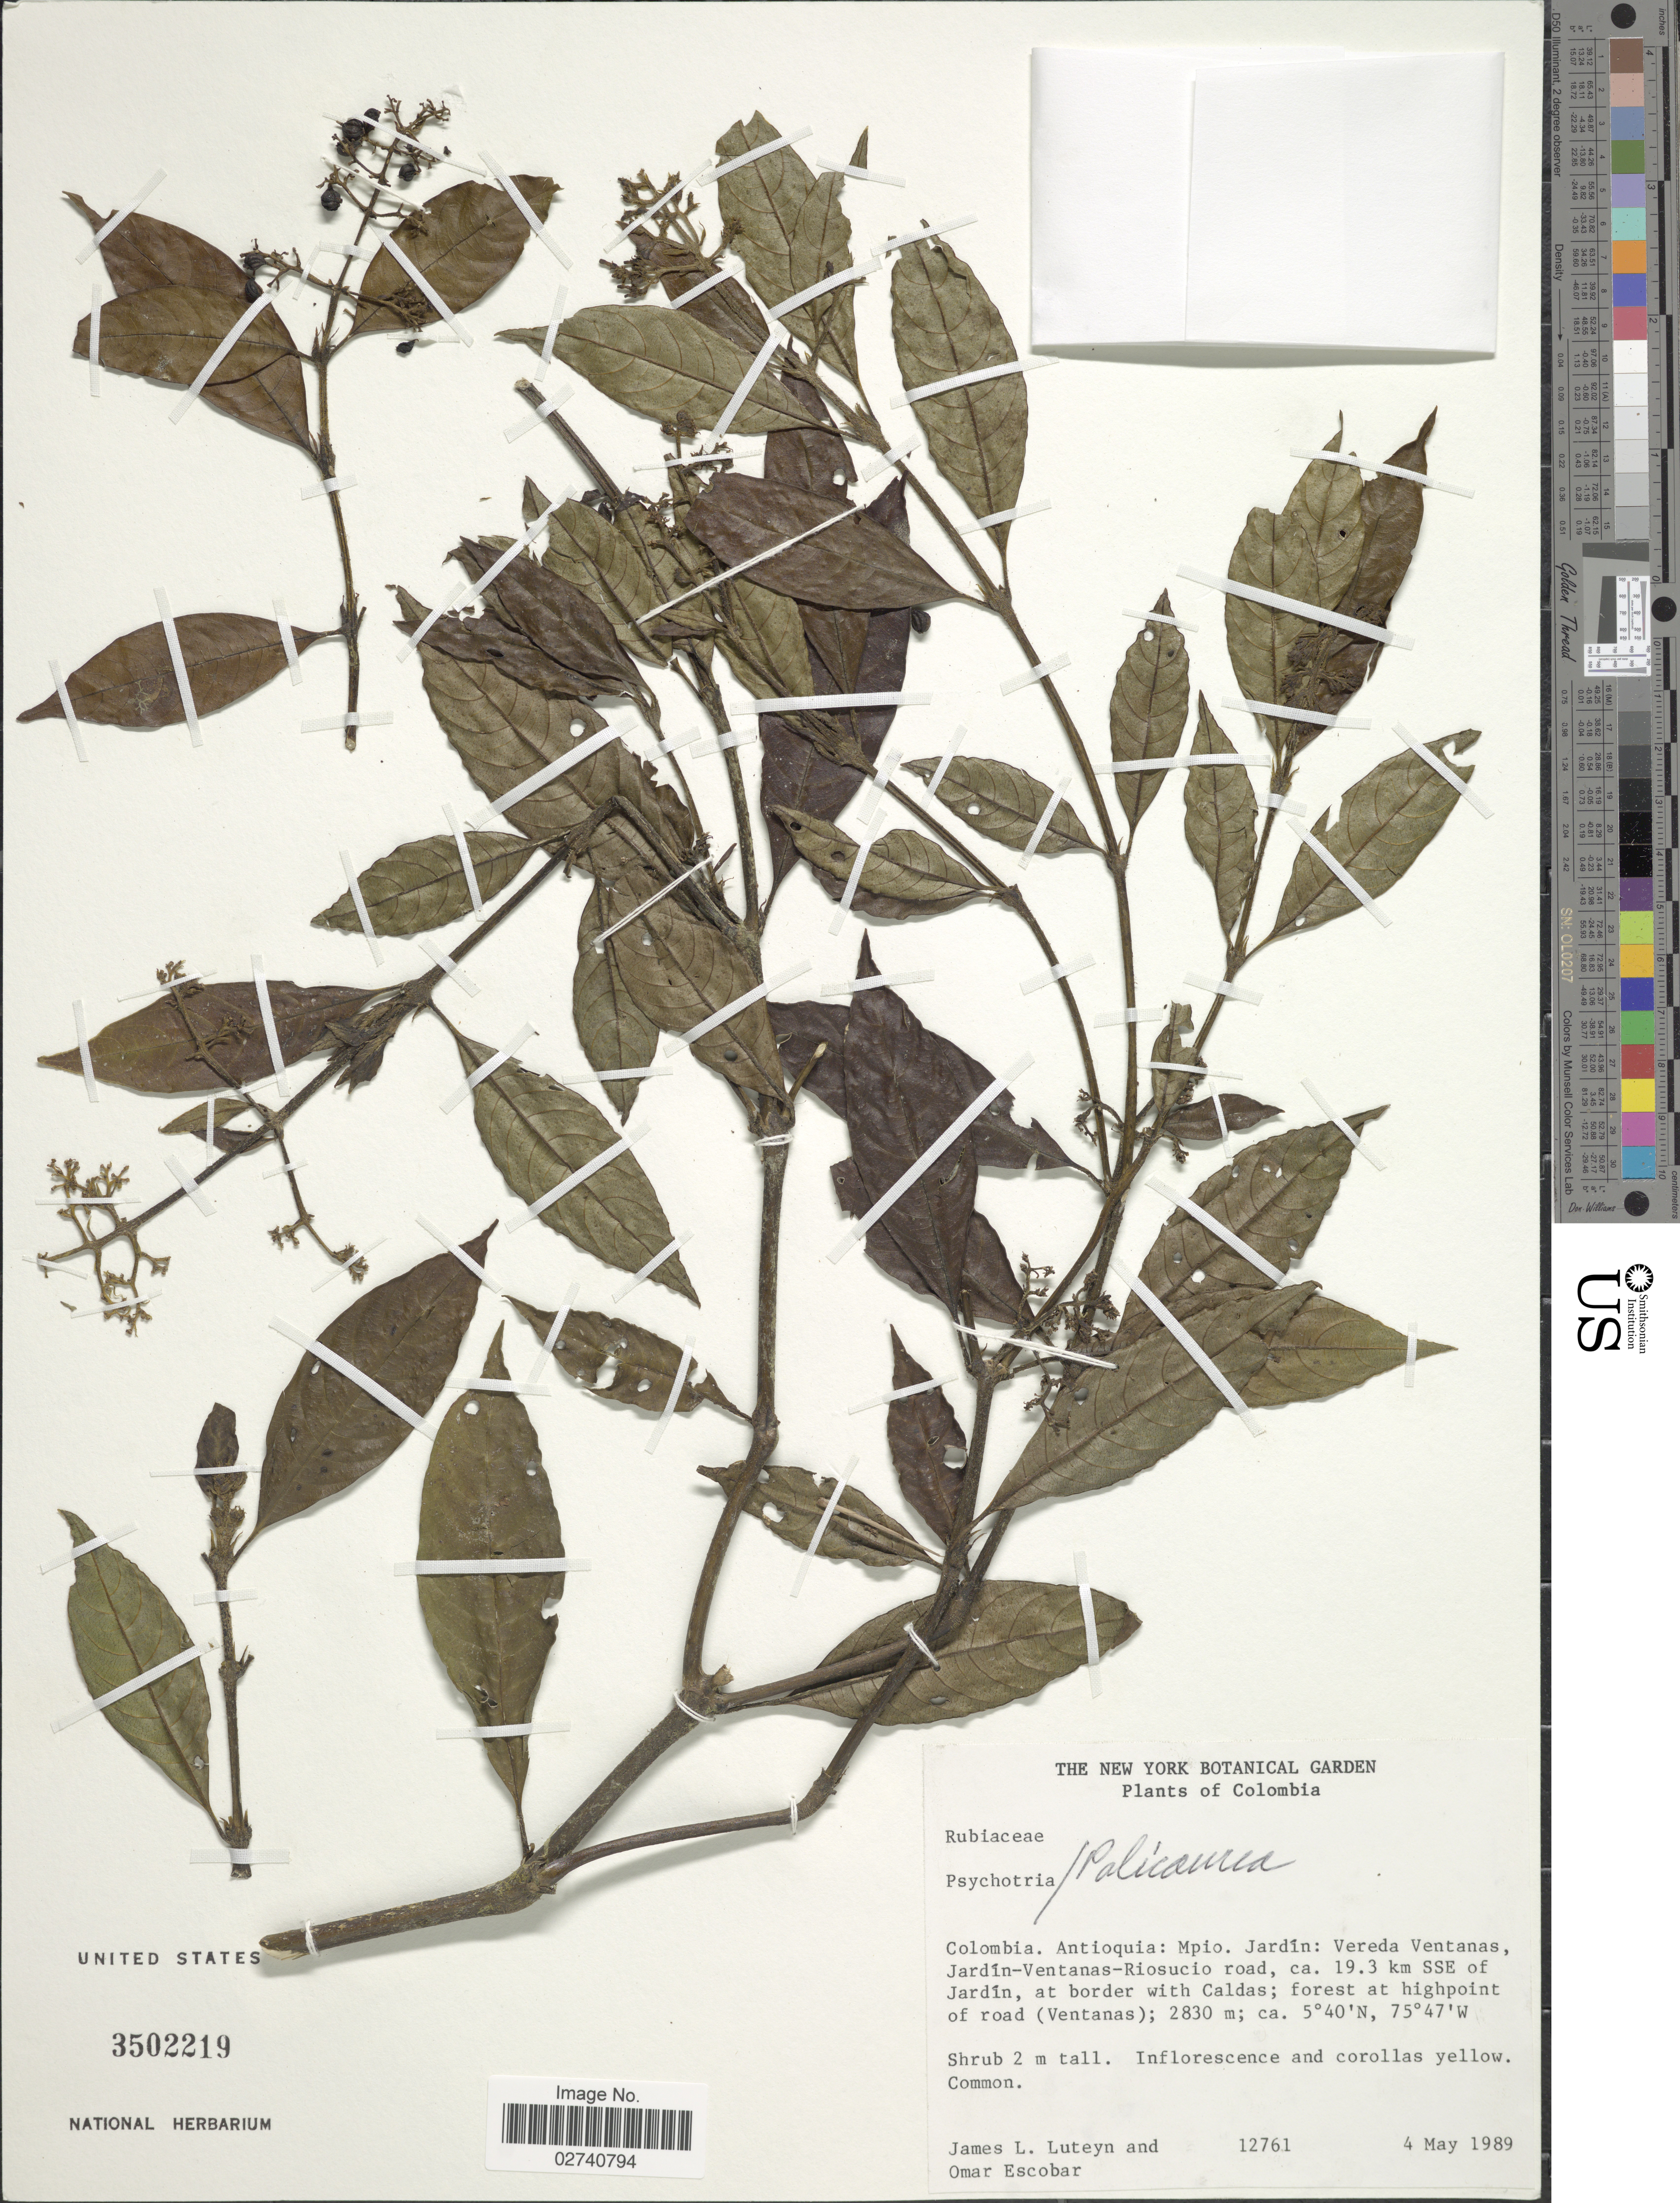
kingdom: Plantae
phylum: Tracheophyta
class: Magnoliopsida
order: Gentianales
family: Rubiaceae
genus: Palicourea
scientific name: Palicourea sp.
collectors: J. L. Luteyn & O. D. Escobar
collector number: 12761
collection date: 1989-05-04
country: Colombia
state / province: Antioquia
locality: Mpio. Jardin: Vereda Ventanas, Jardin-Ventanas-Riosucio road, ca. 19.3 km SSE of Jardin, at border with Caldas, at highpoint of road (Ventanas)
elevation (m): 2830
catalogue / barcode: US 3502219